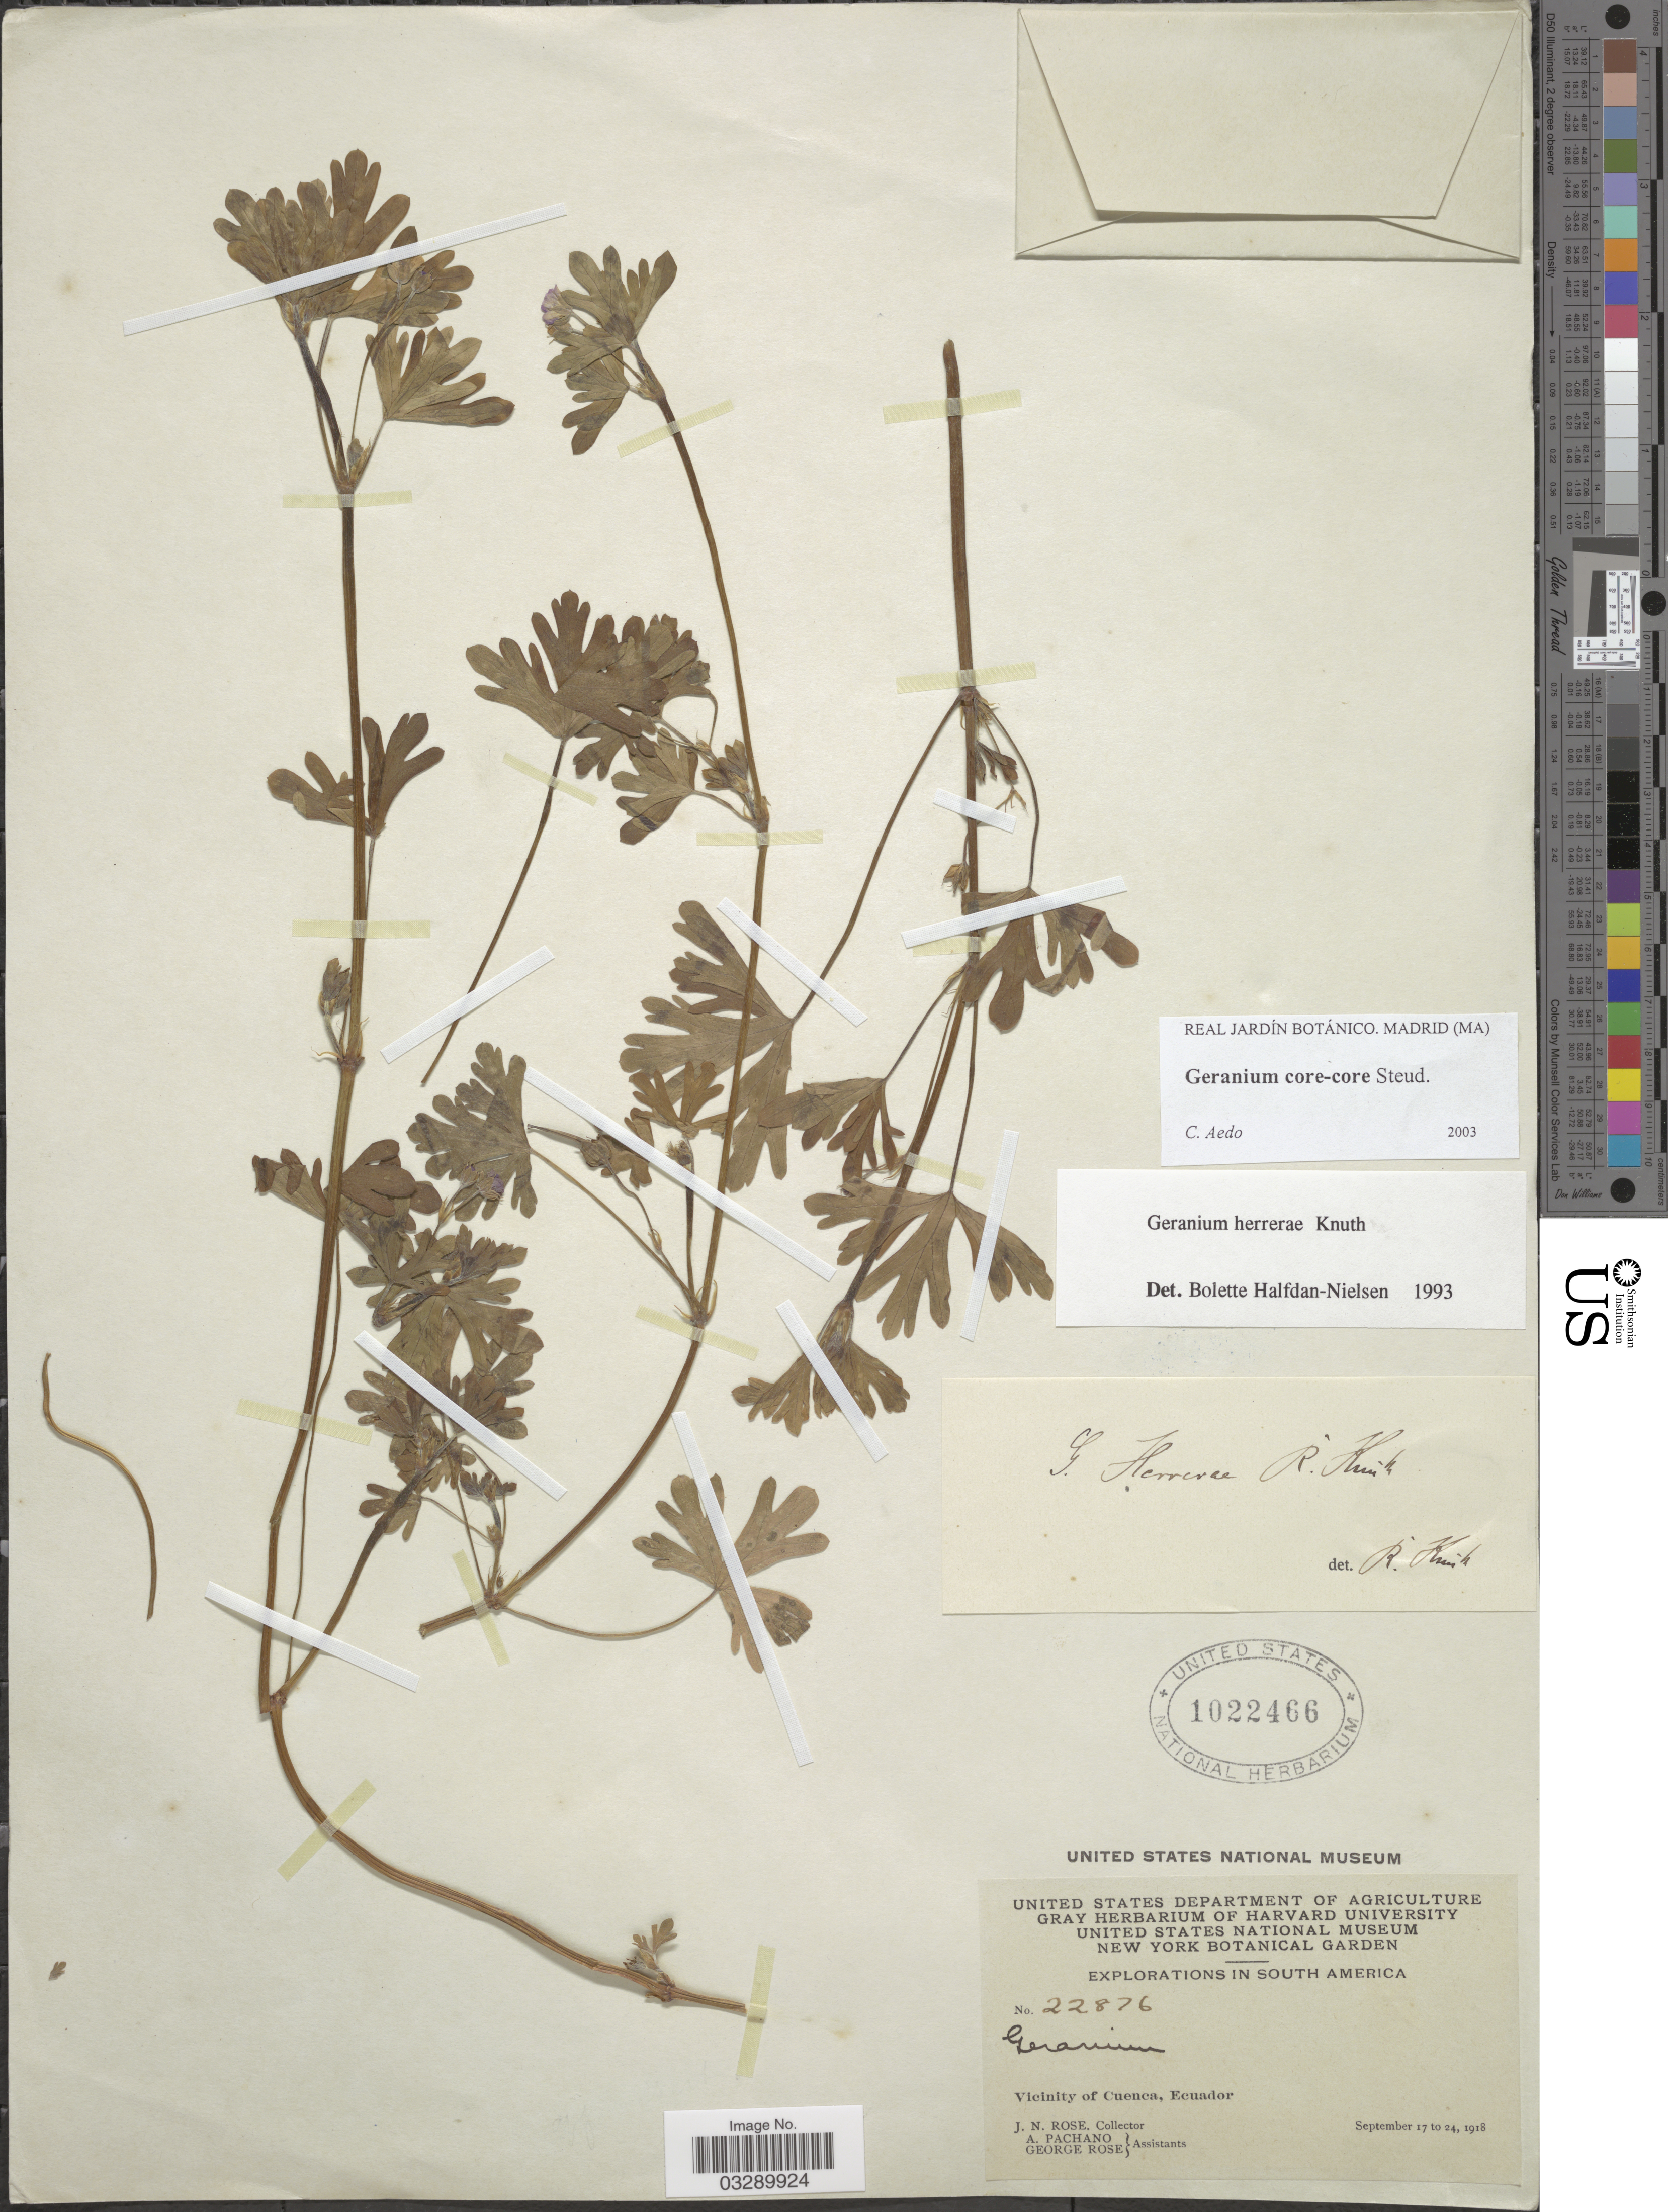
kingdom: Plantae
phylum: Tracheophyta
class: Magnoliopsida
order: Geraniales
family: Geraniaceae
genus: Geranium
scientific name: Geranium core-core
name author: Steud.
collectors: J. N. Rose, A. Pachano & G. Rose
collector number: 22876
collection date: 1918-09-17/1918-09-24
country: Ecuador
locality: Vicinity of Cuenca.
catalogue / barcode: US 1022466